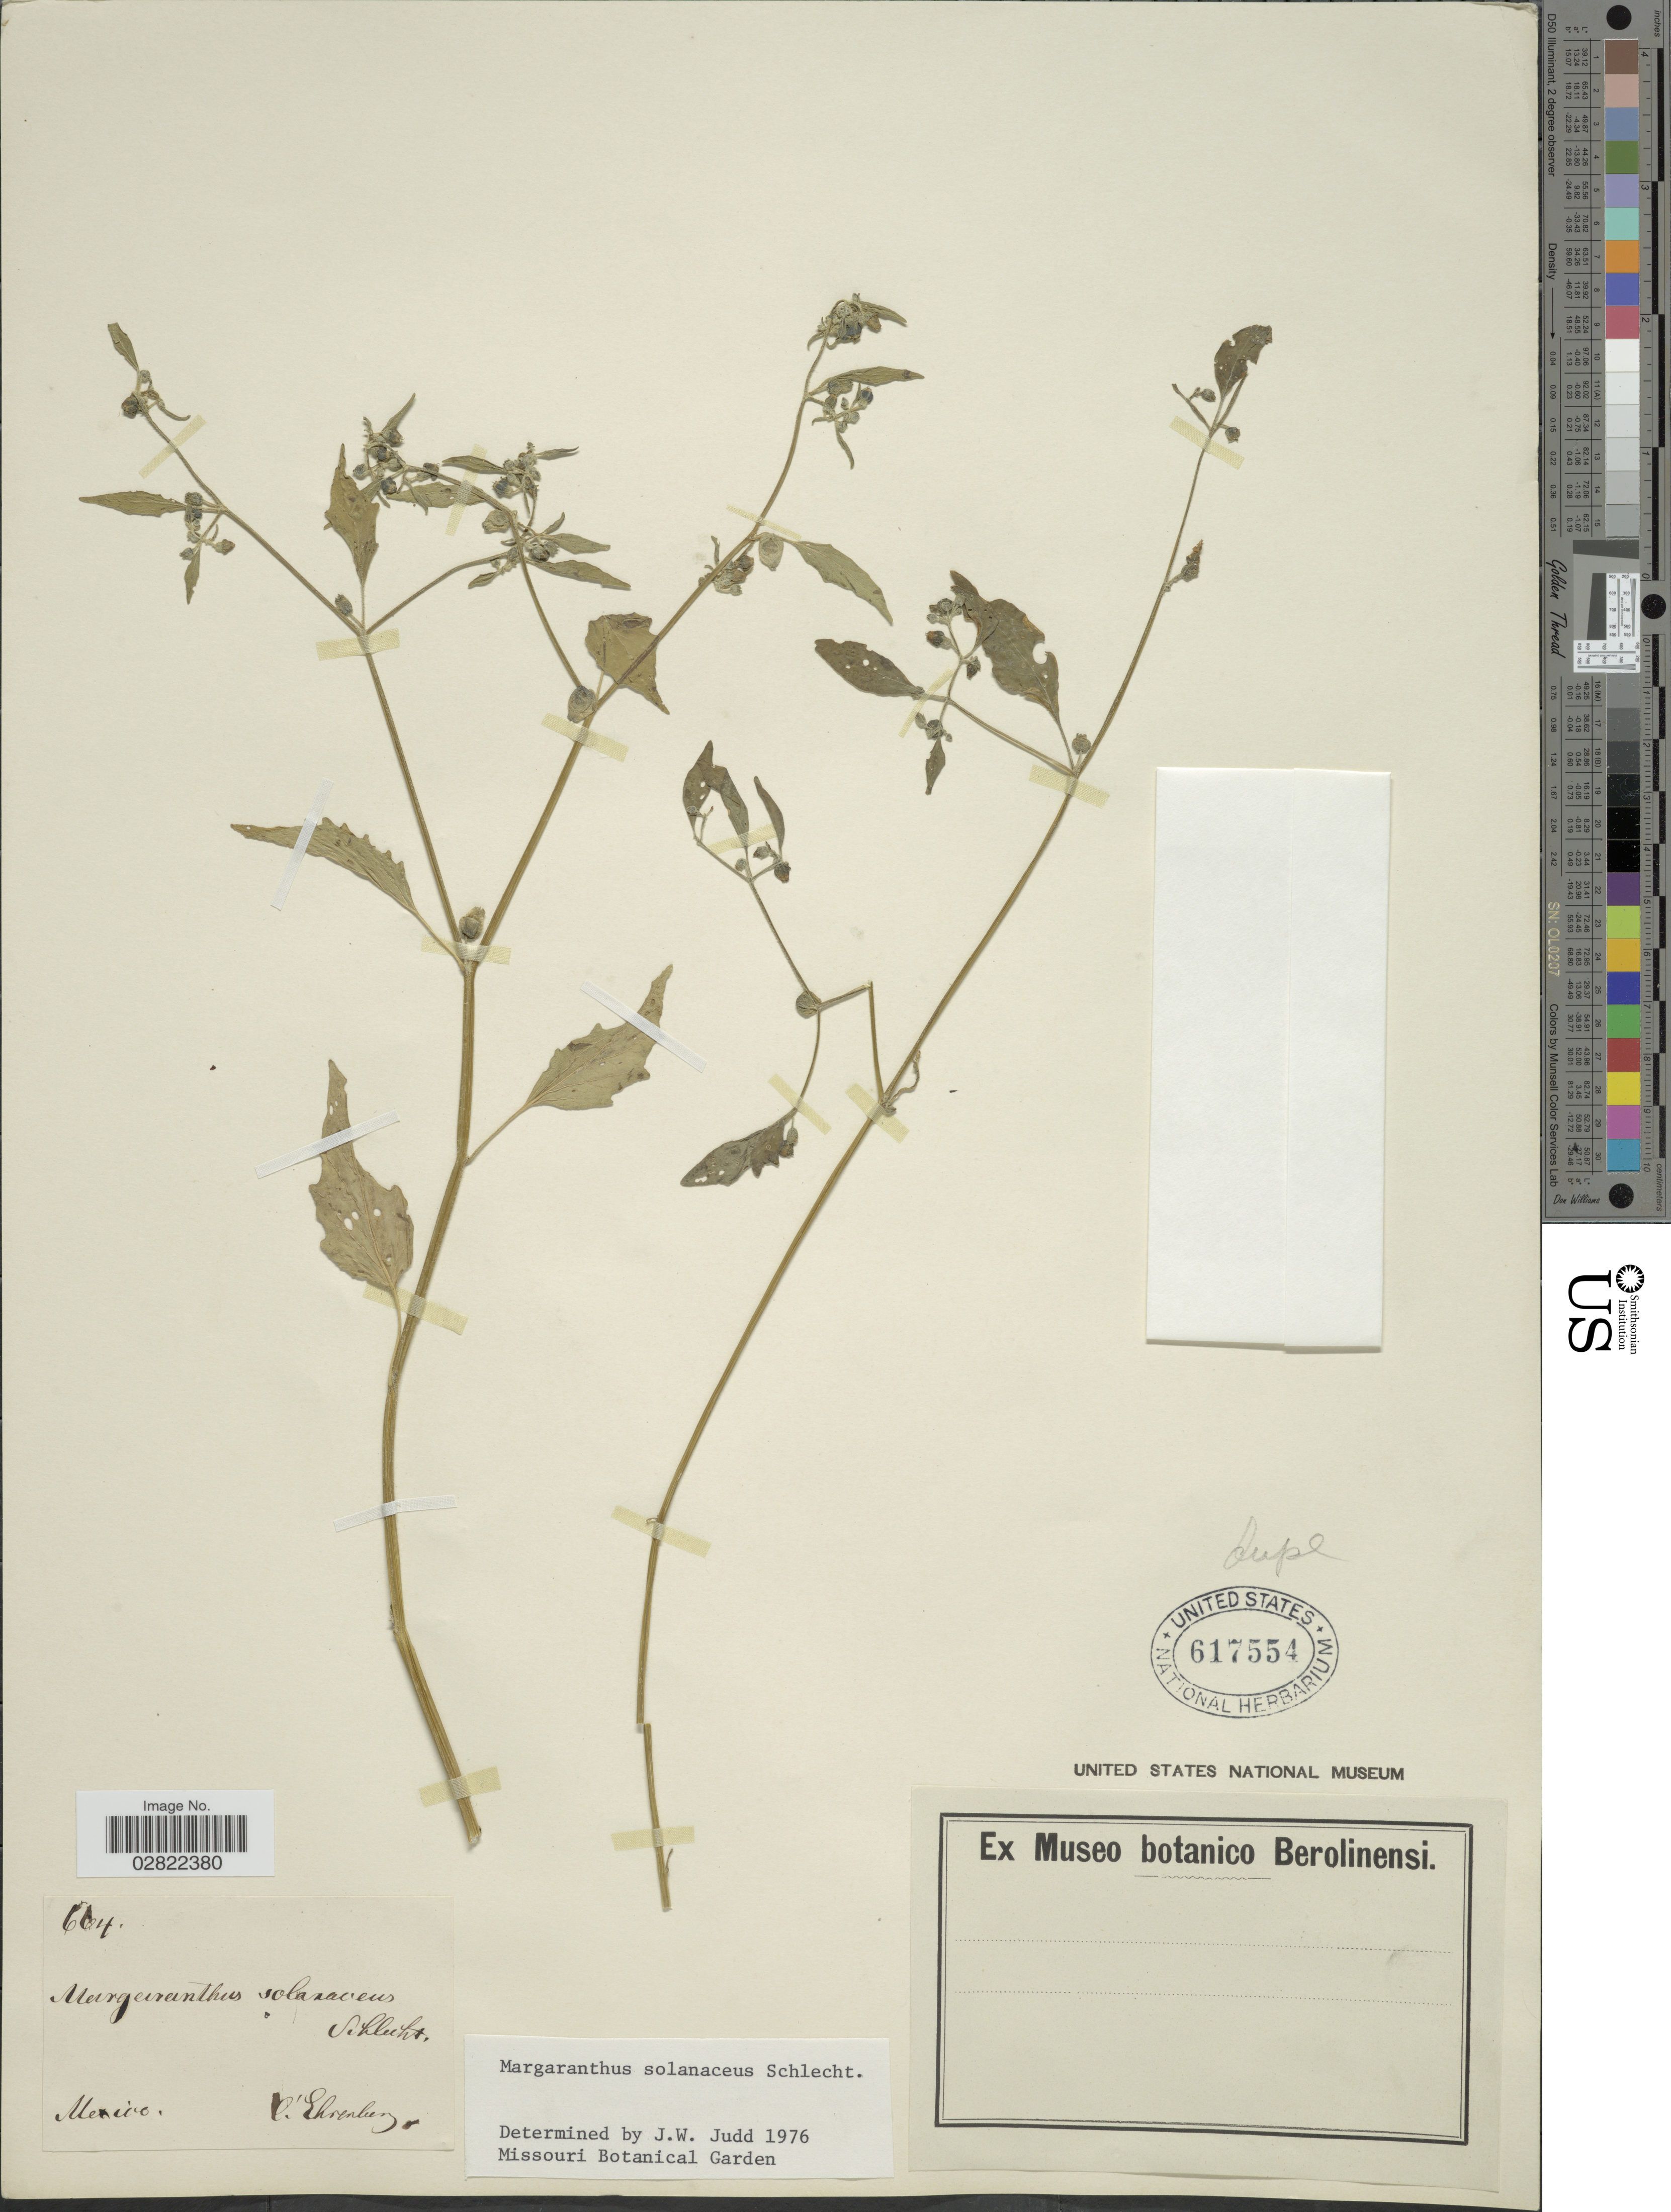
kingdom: Plantae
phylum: Tracheophyta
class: Magnoliopsida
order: Solanales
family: Solanaceae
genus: Margaranthus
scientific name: Margaranthus solanaceus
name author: Schltdl.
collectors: C. G. Ehrenberg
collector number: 664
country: Mexico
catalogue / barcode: US 617554